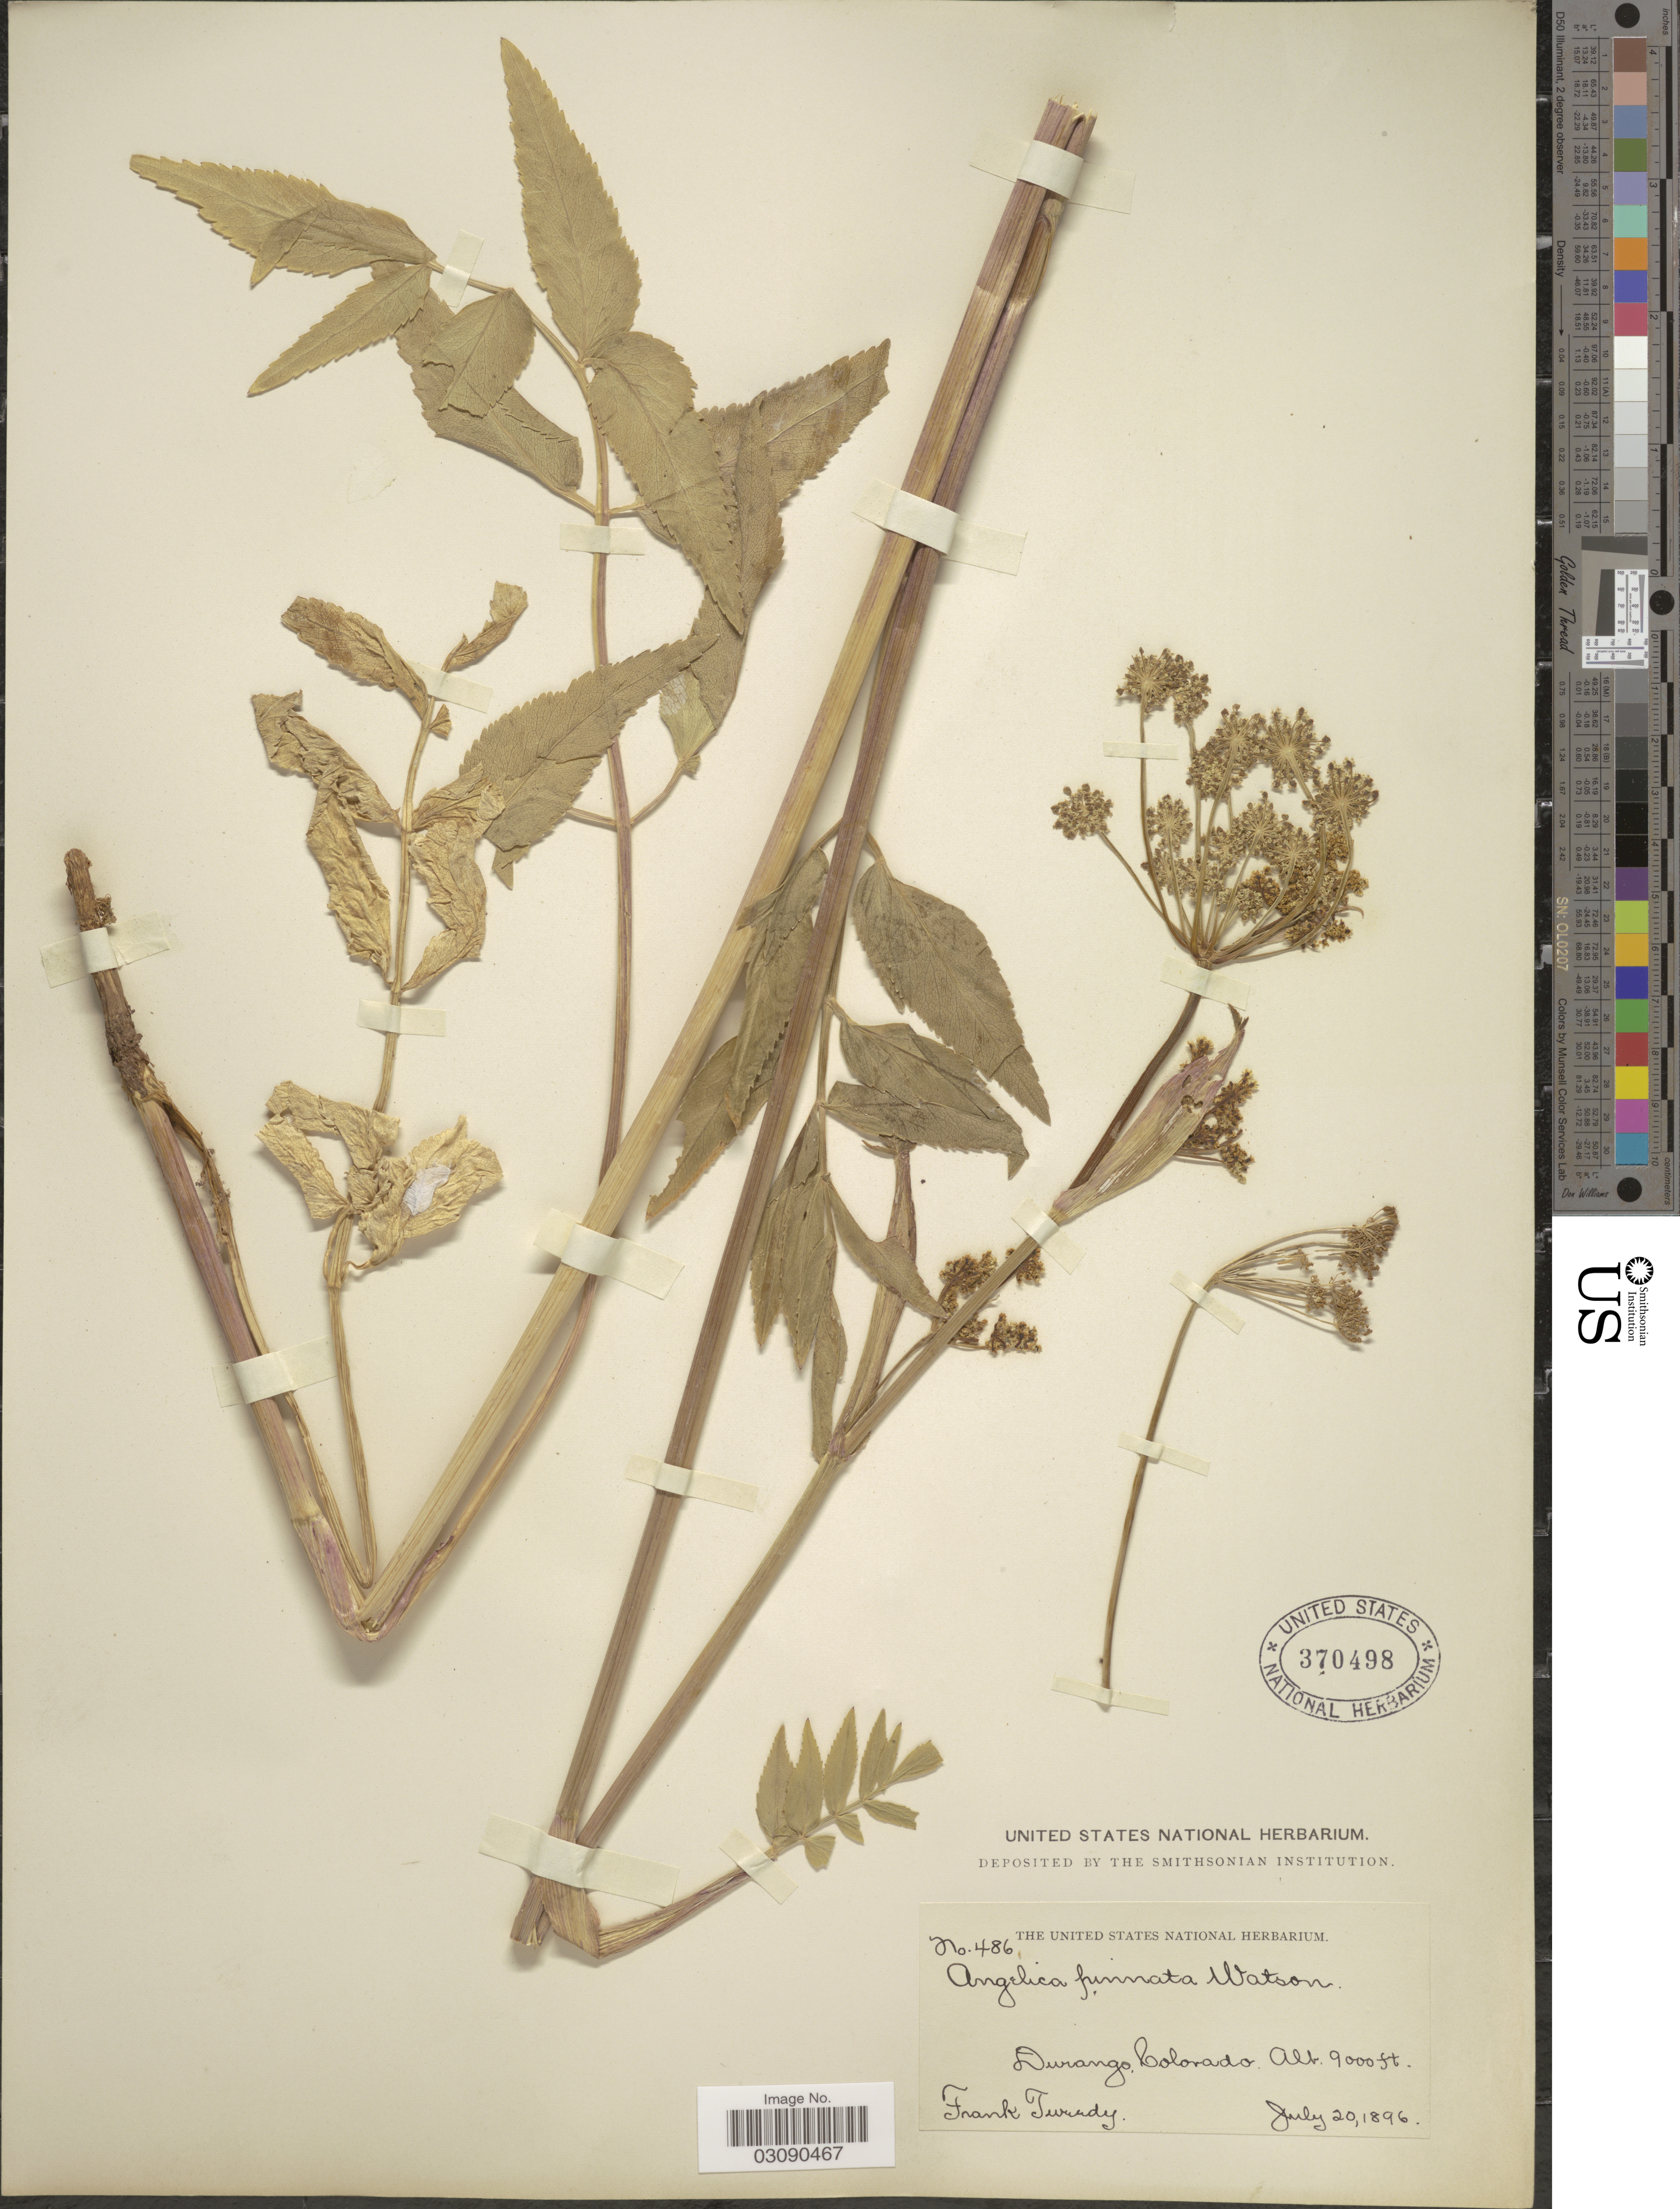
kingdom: Plantae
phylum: Tracheophyta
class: Magnoliopsida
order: Apiales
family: Apiaceae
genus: Angelica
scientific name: Angelica pinnata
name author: S. Watson in C. King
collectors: F. Tweedy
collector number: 486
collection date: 1896-07-20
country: United States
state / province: Colorado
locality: Durango.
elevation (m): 2743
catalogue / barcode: US 370498